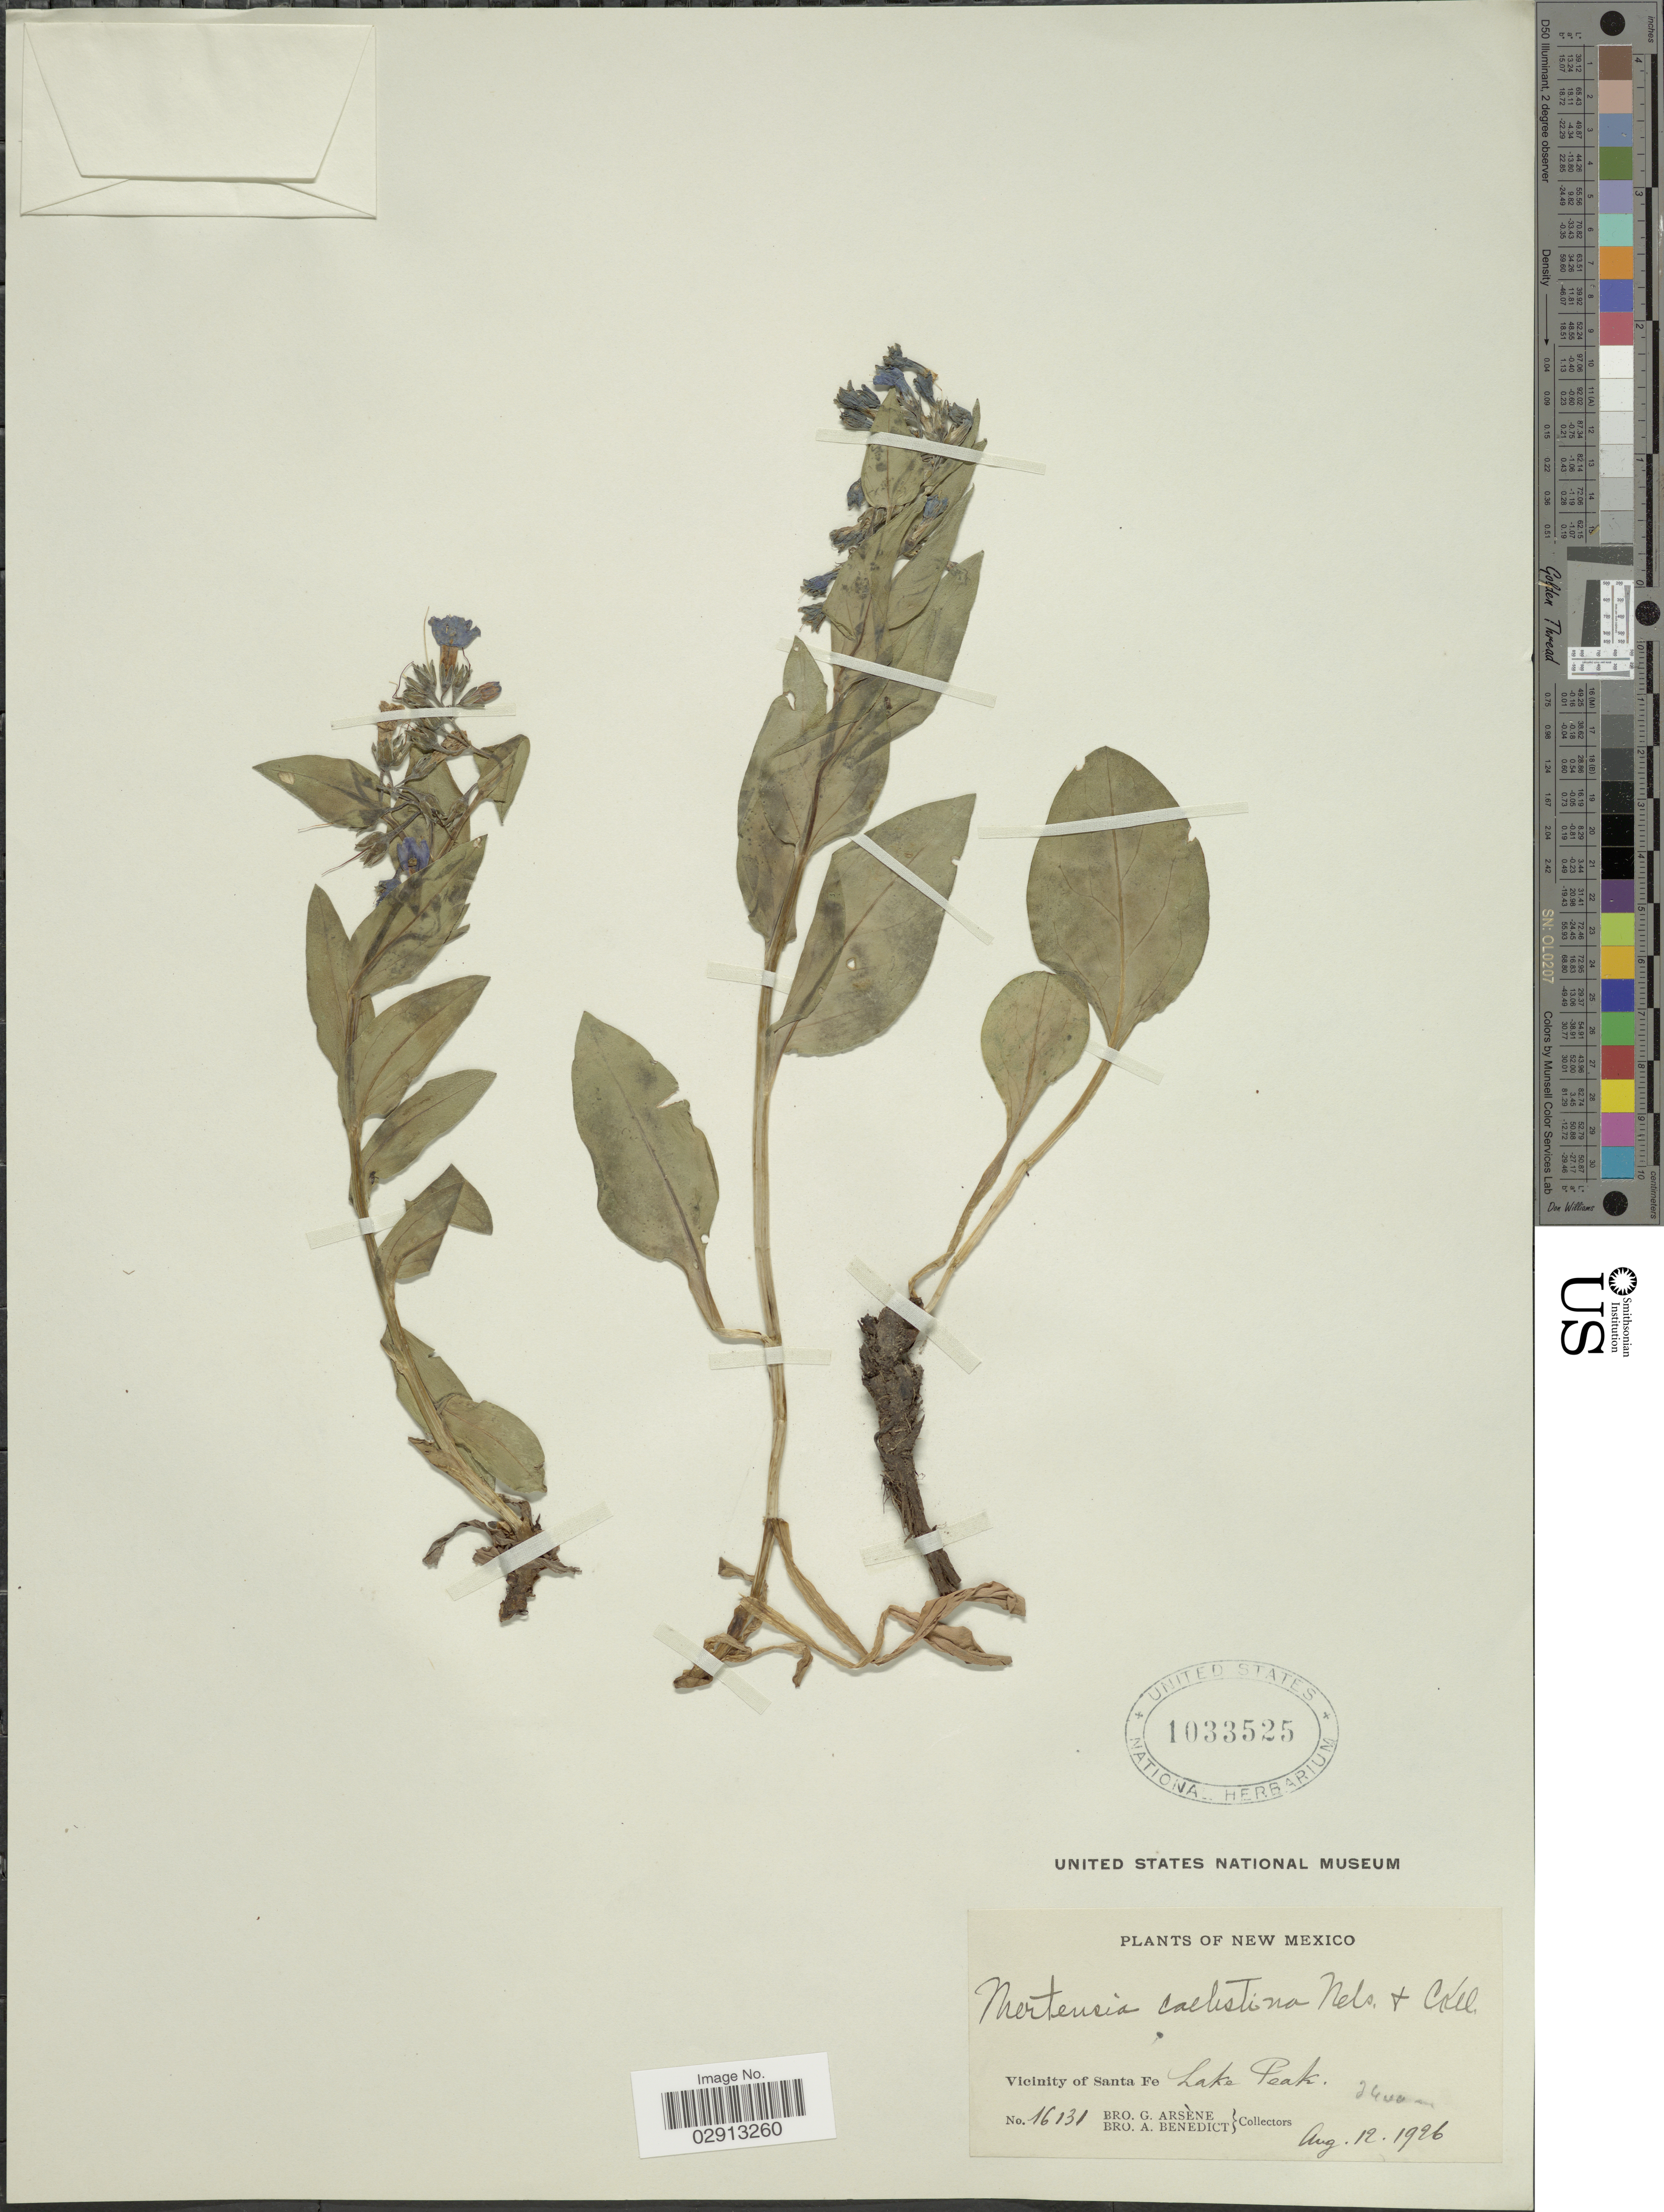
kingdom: Plantae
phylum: Tracheophyta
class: Magnoliopsida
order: Boraginales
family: Boraginaceae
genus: Mertensia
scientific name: Mertensia viridis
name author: (A. Nelson) A. Nelson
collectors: Bro. G. Arsène & Bro. A. Benedict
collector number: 16131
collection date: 1926-08-12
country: United States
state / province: New Mexico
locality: Vicinity of Santa Fe. Lake Peak.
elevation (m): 2400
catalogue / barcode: US 1033525